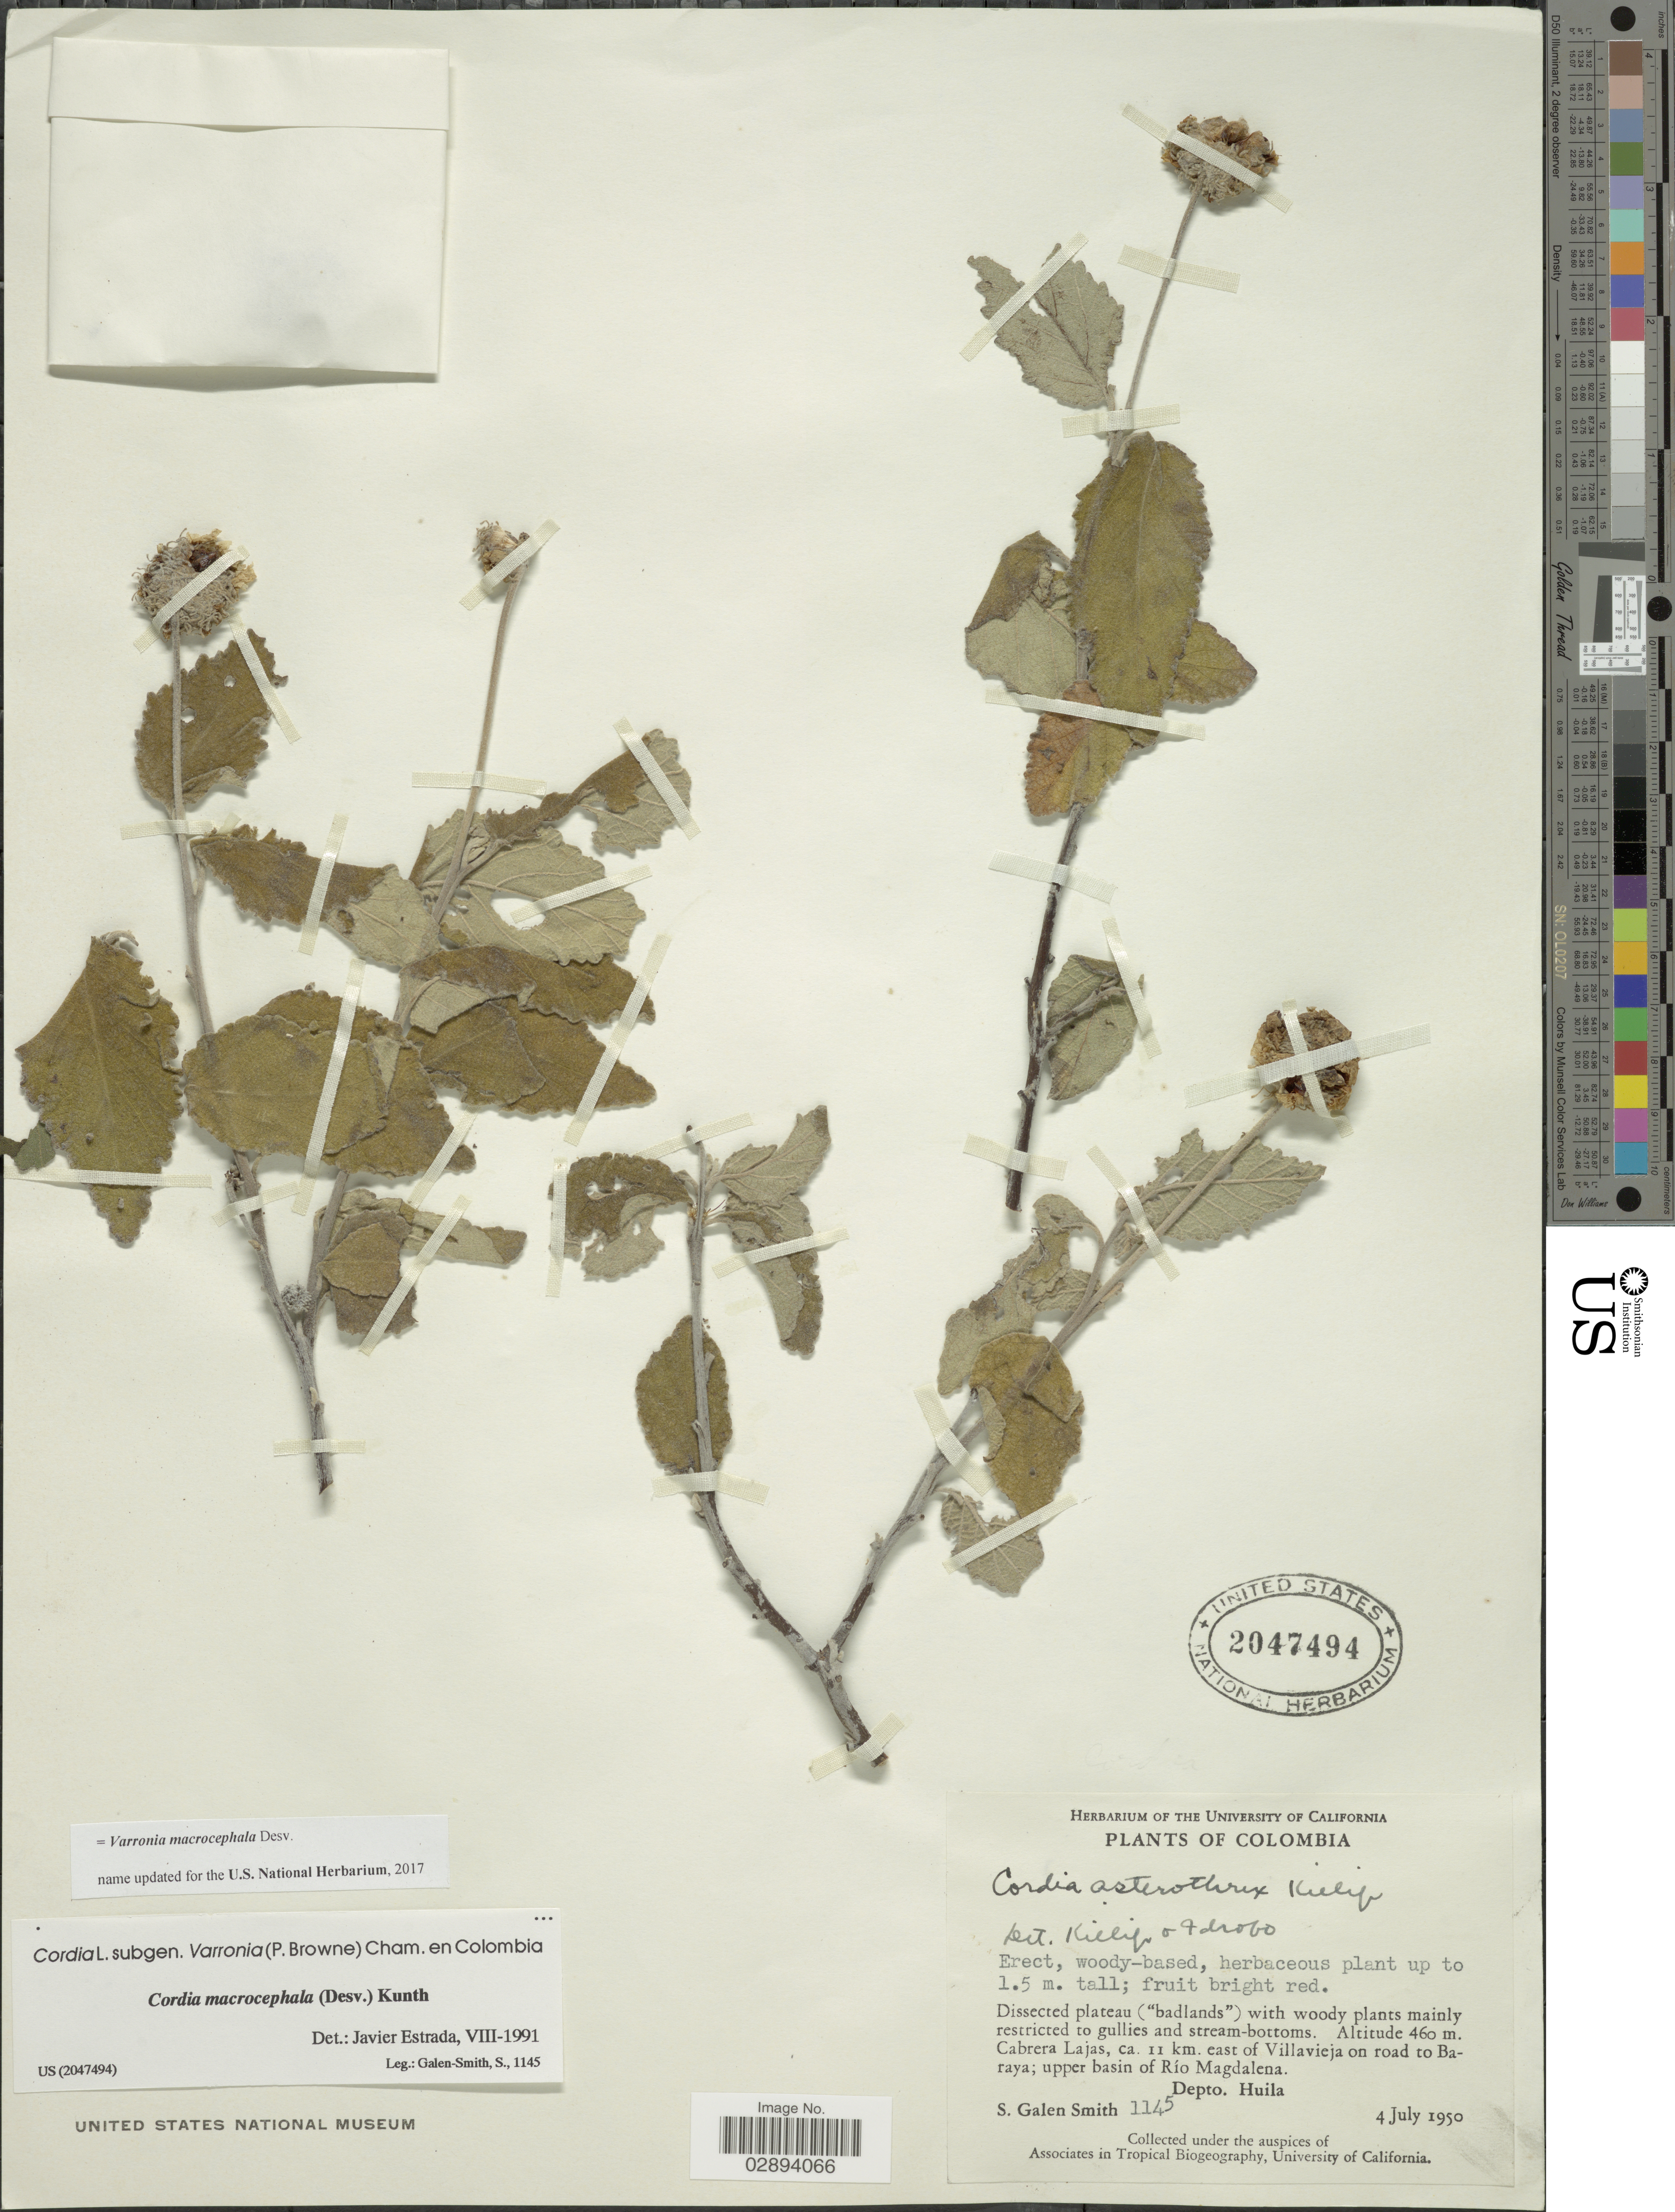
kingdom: Plantae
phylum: Tracheophyta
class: Magnoliopsida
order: Boraginales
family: Cordiaceae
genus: Varronia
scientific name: Varronia macrocephala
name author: Desv.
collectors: S. G. Smith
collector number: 1145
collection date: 1950-07-04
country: Colombia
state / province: Huila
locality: Cabrera Lajas, ca. 11 km. east of Villavieja on road to Baraya, upper basin of Río Magdalena, Depto. Huila.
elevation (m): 460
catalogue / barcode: US 2047494